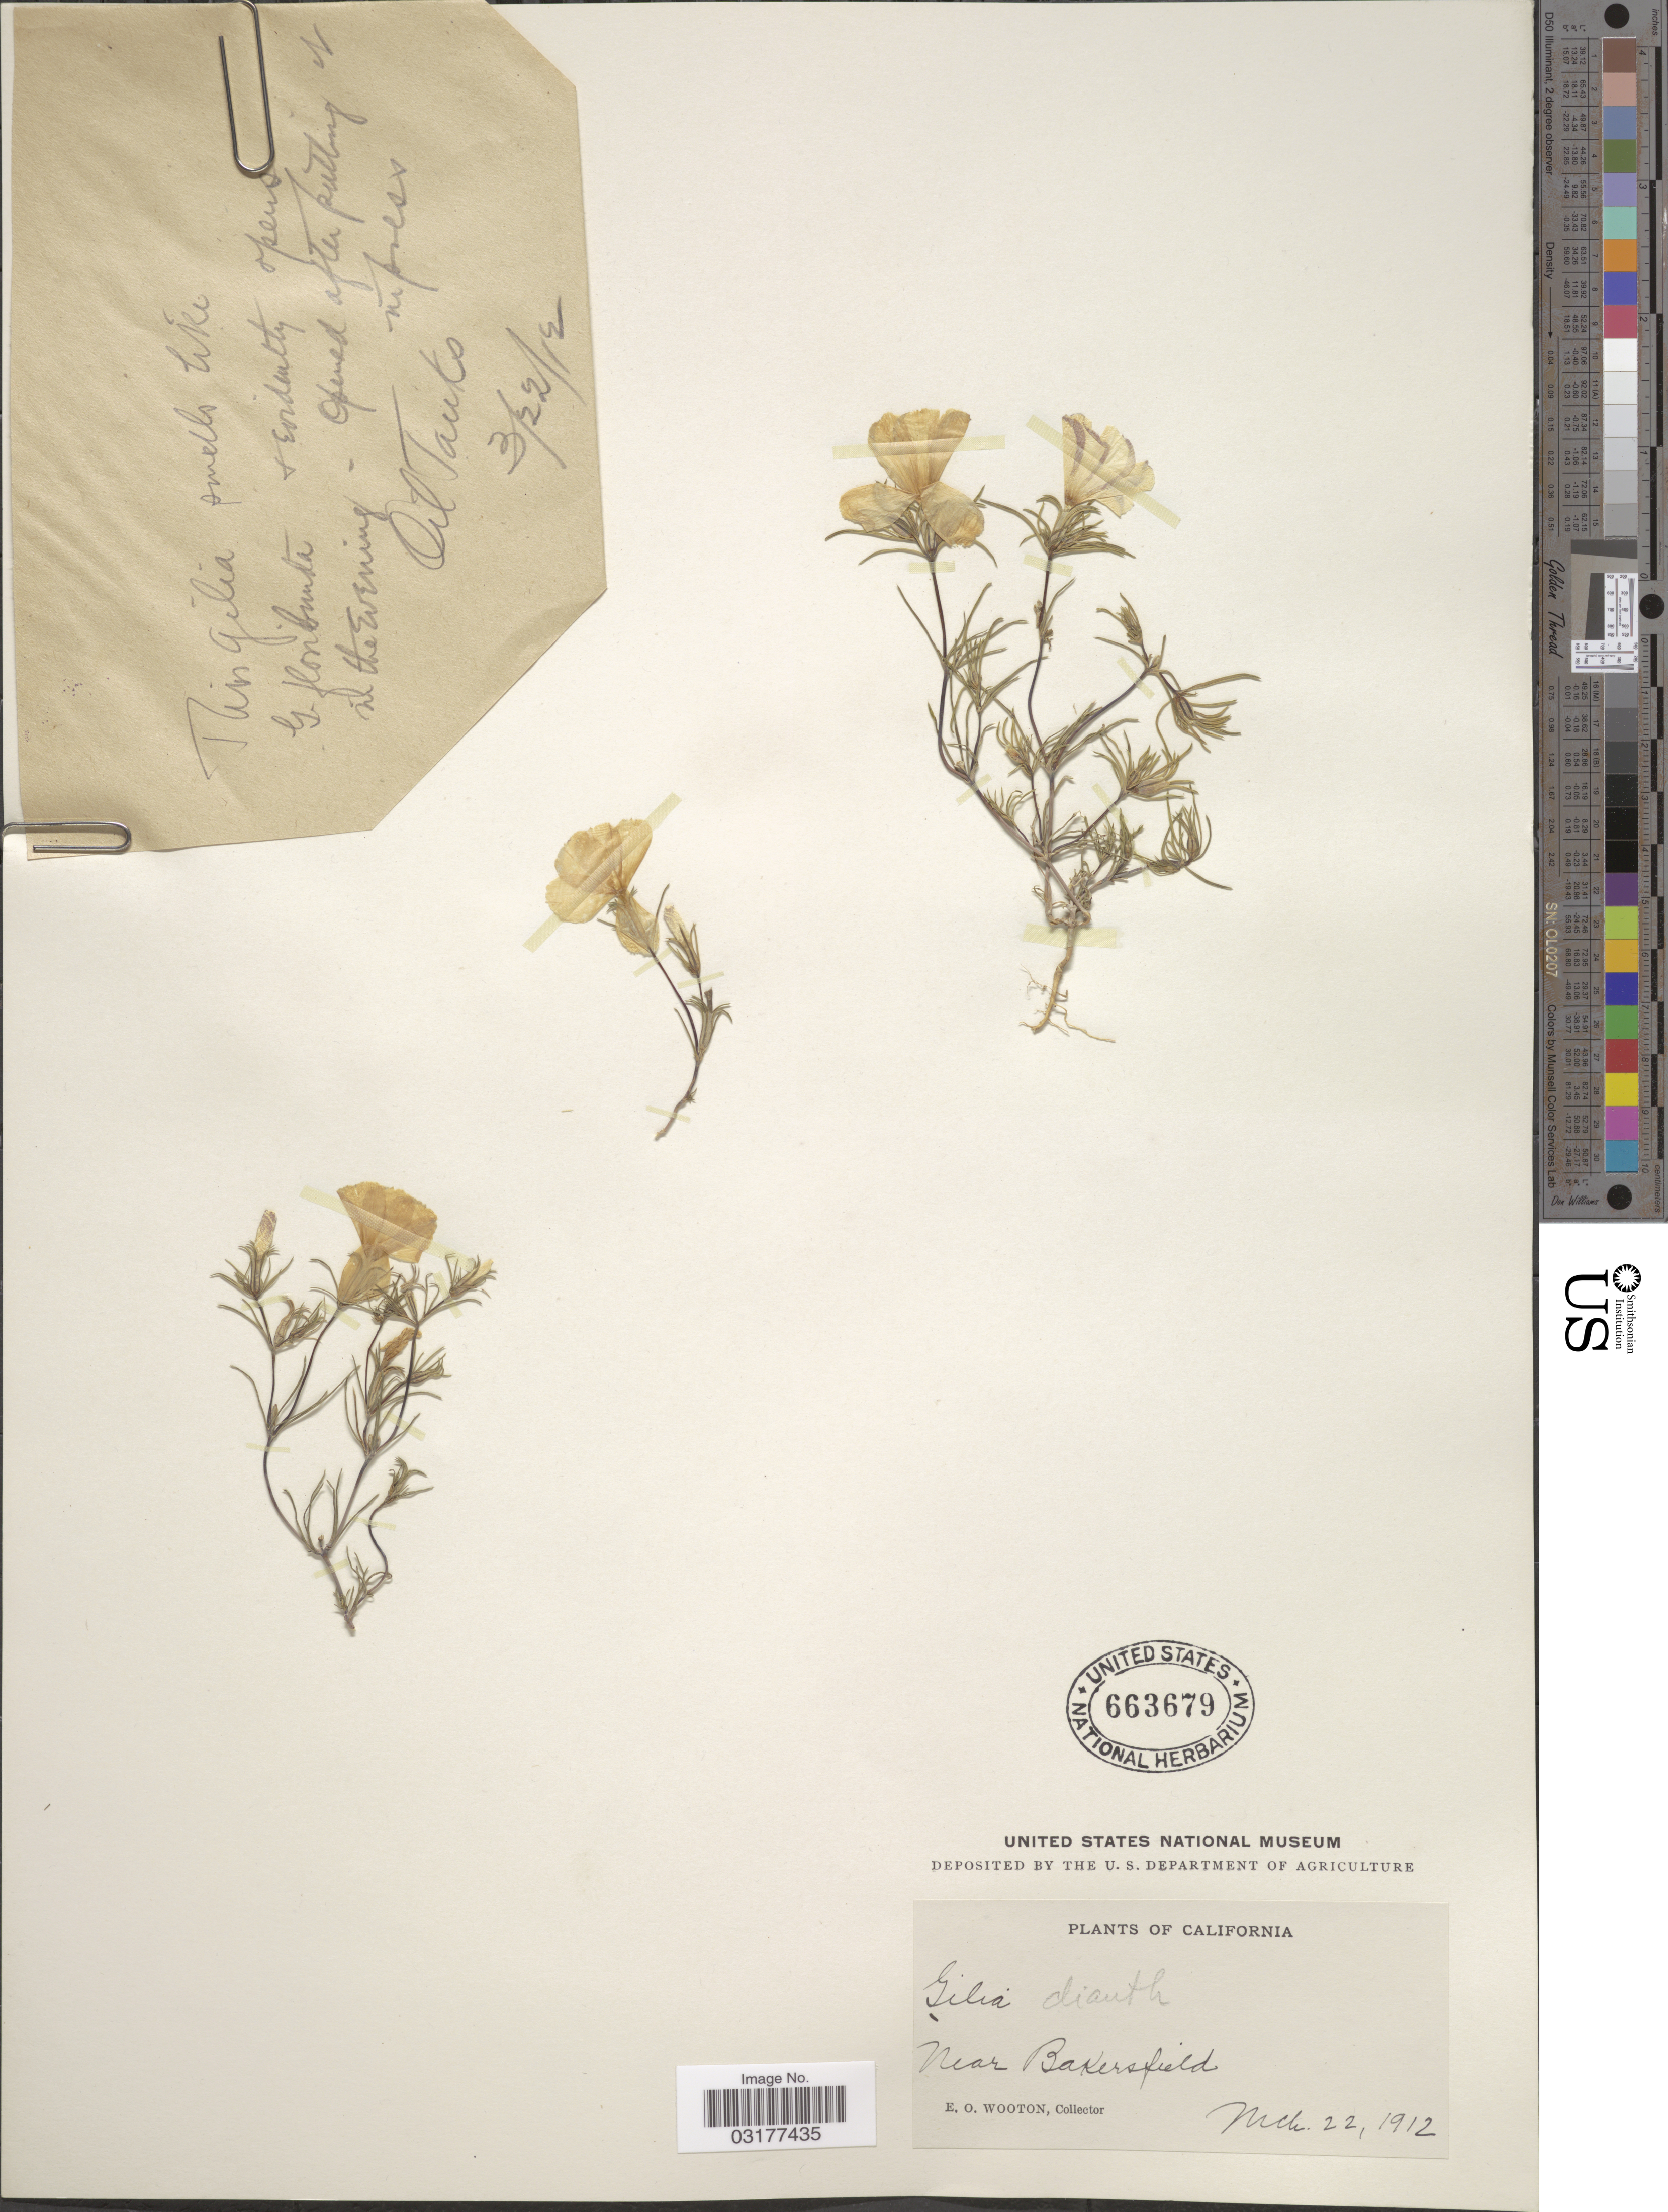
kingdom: Plantae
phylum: Tracheophyta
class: Magnoliopsida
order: Ericales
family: Polemoniaceae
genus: Linanthus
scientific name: Linanthus dianthiflorus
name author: (Benth.) Greene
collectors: E. O. Wooton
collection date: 1912-03-22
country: United States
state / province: California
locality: Near Bakersfield.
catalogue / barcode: US 663679